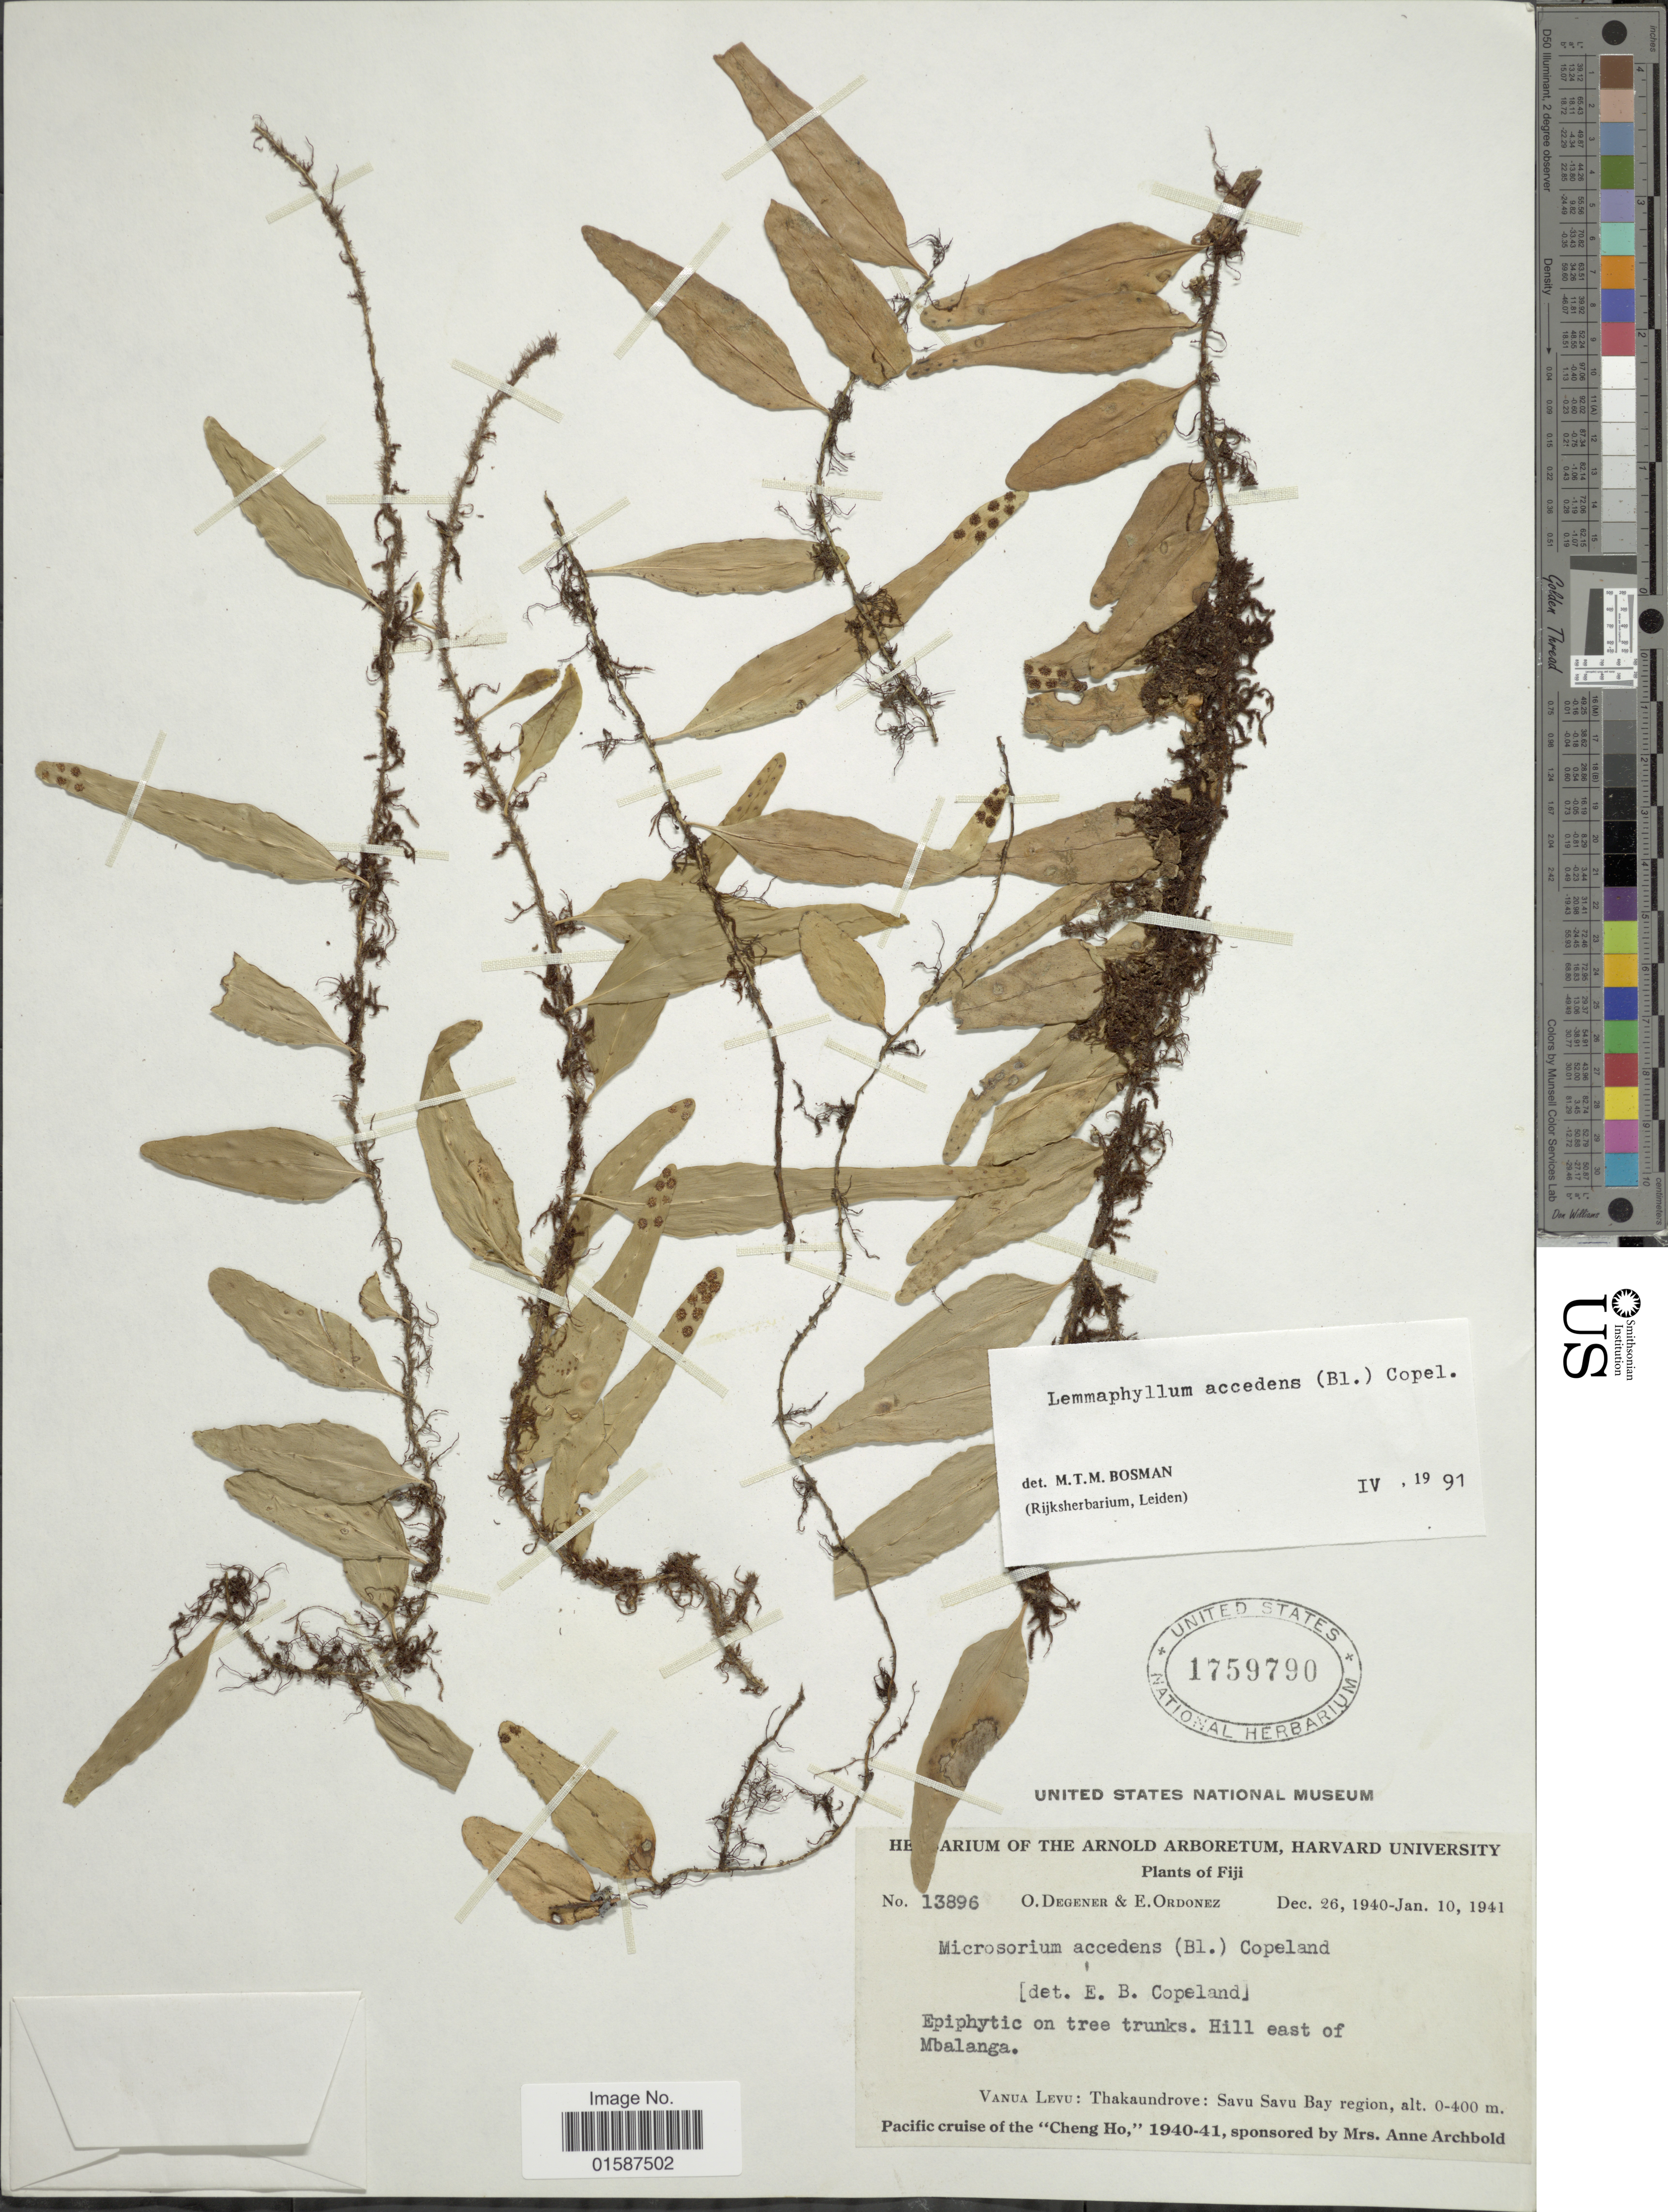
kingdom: Plantae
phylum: Tracheophyta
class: Polypodiopsida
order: Polypodiales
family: Polypodiaceae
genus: Lemmaphyllum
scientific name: Lemmaphyllum accedens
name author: (Blume) Donk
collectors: O. Degener & E. Ordonez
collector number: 13896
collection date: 1940-12-26/1941-01-10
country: Fiji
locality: Vanua Lecvy: Thakaundrove: Savu Savu Bay region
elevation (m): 0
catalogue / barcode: US 1759790